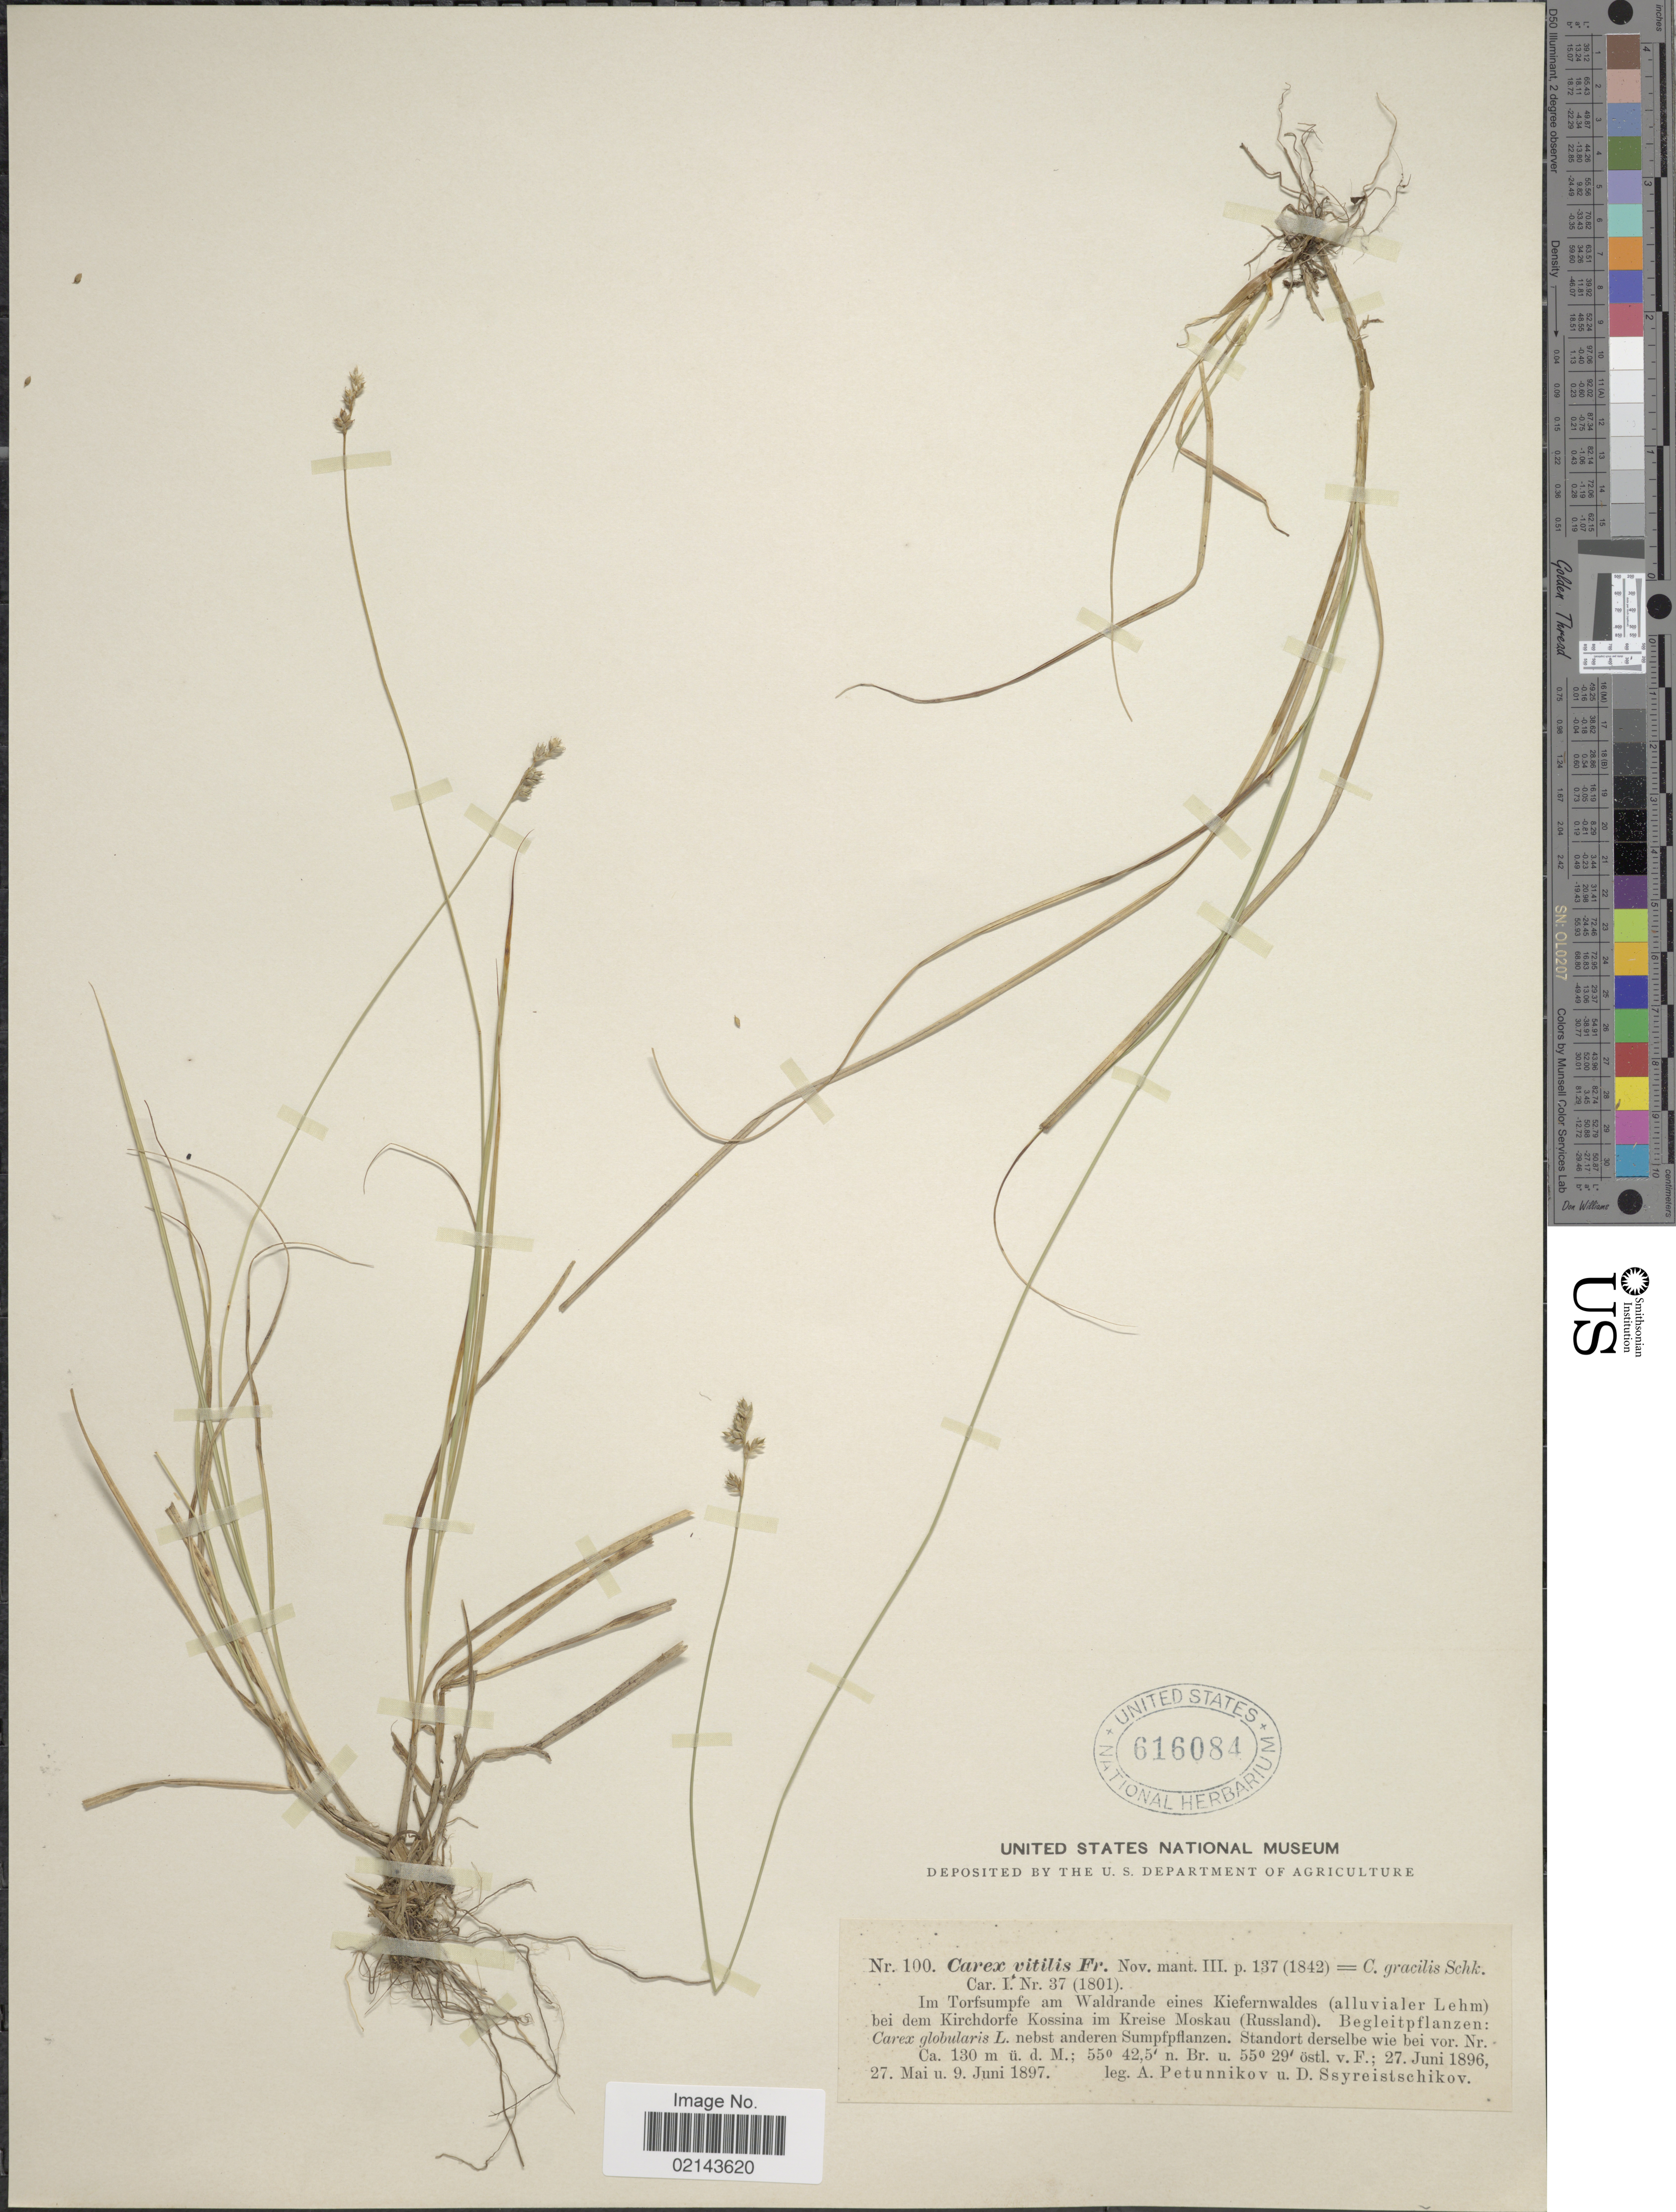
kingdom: Plantae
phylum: Tracheophyta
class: Liliopsida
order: Poales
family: Cyperaceae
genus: Carex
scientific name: Carex brunnescens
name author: (Pers.) Poir.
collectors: A. Petunnikov & D. Syrejstschikow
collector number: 100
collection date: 1896-05-27/1897-06-09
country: Russian Federation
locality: Im Torfsumpfe am Waldrande eines Kiefernwaldes (alluvialer Lehm) bei dem Kirchdorfe Kossina im Kreise Moskau (Russland)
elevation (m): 130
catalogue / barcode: US 616084